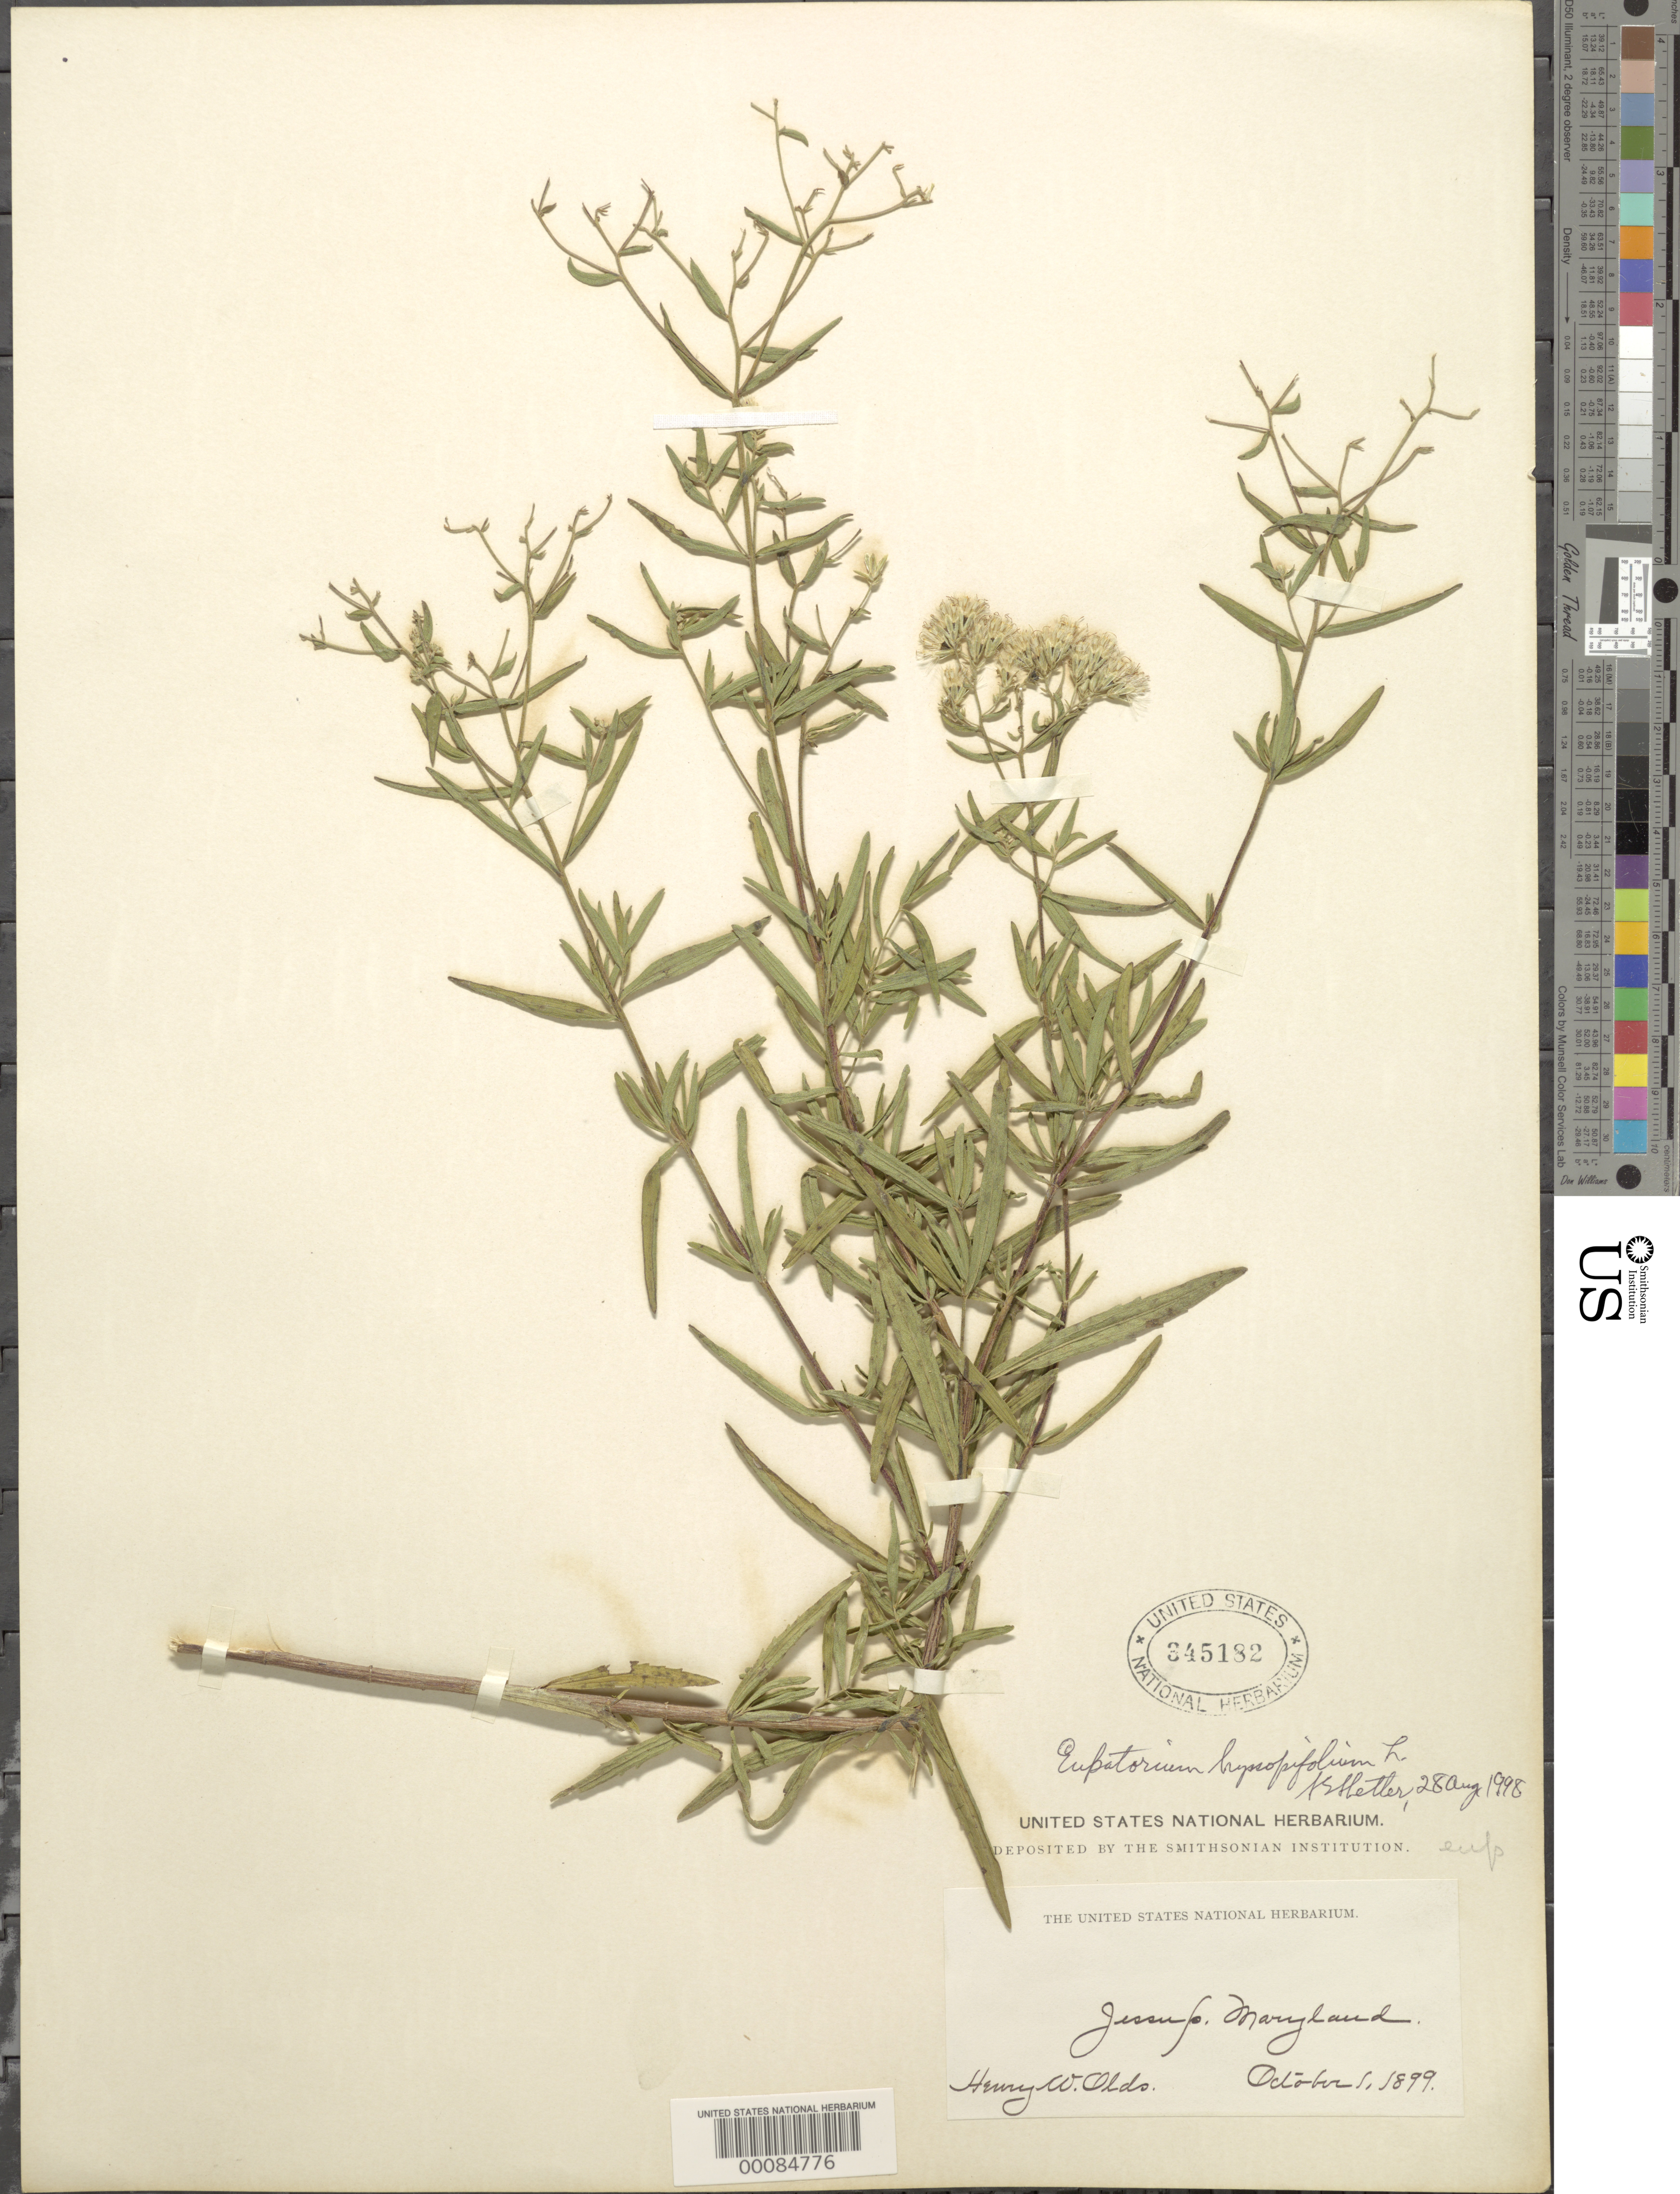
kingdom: Plantae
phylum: Tracheophyta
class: Magnoliopsida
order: Asterales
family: Asteraceae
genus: Eupatorium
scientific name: Eupatorium hyssopifolium var. laciniatum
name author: A. Gray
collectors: H. W. Olds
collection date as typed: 01 Oct 1899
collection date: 1899-10-01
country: United States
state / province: Maryland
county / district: Anne Arundel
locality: Jessup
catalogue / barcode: US 345182